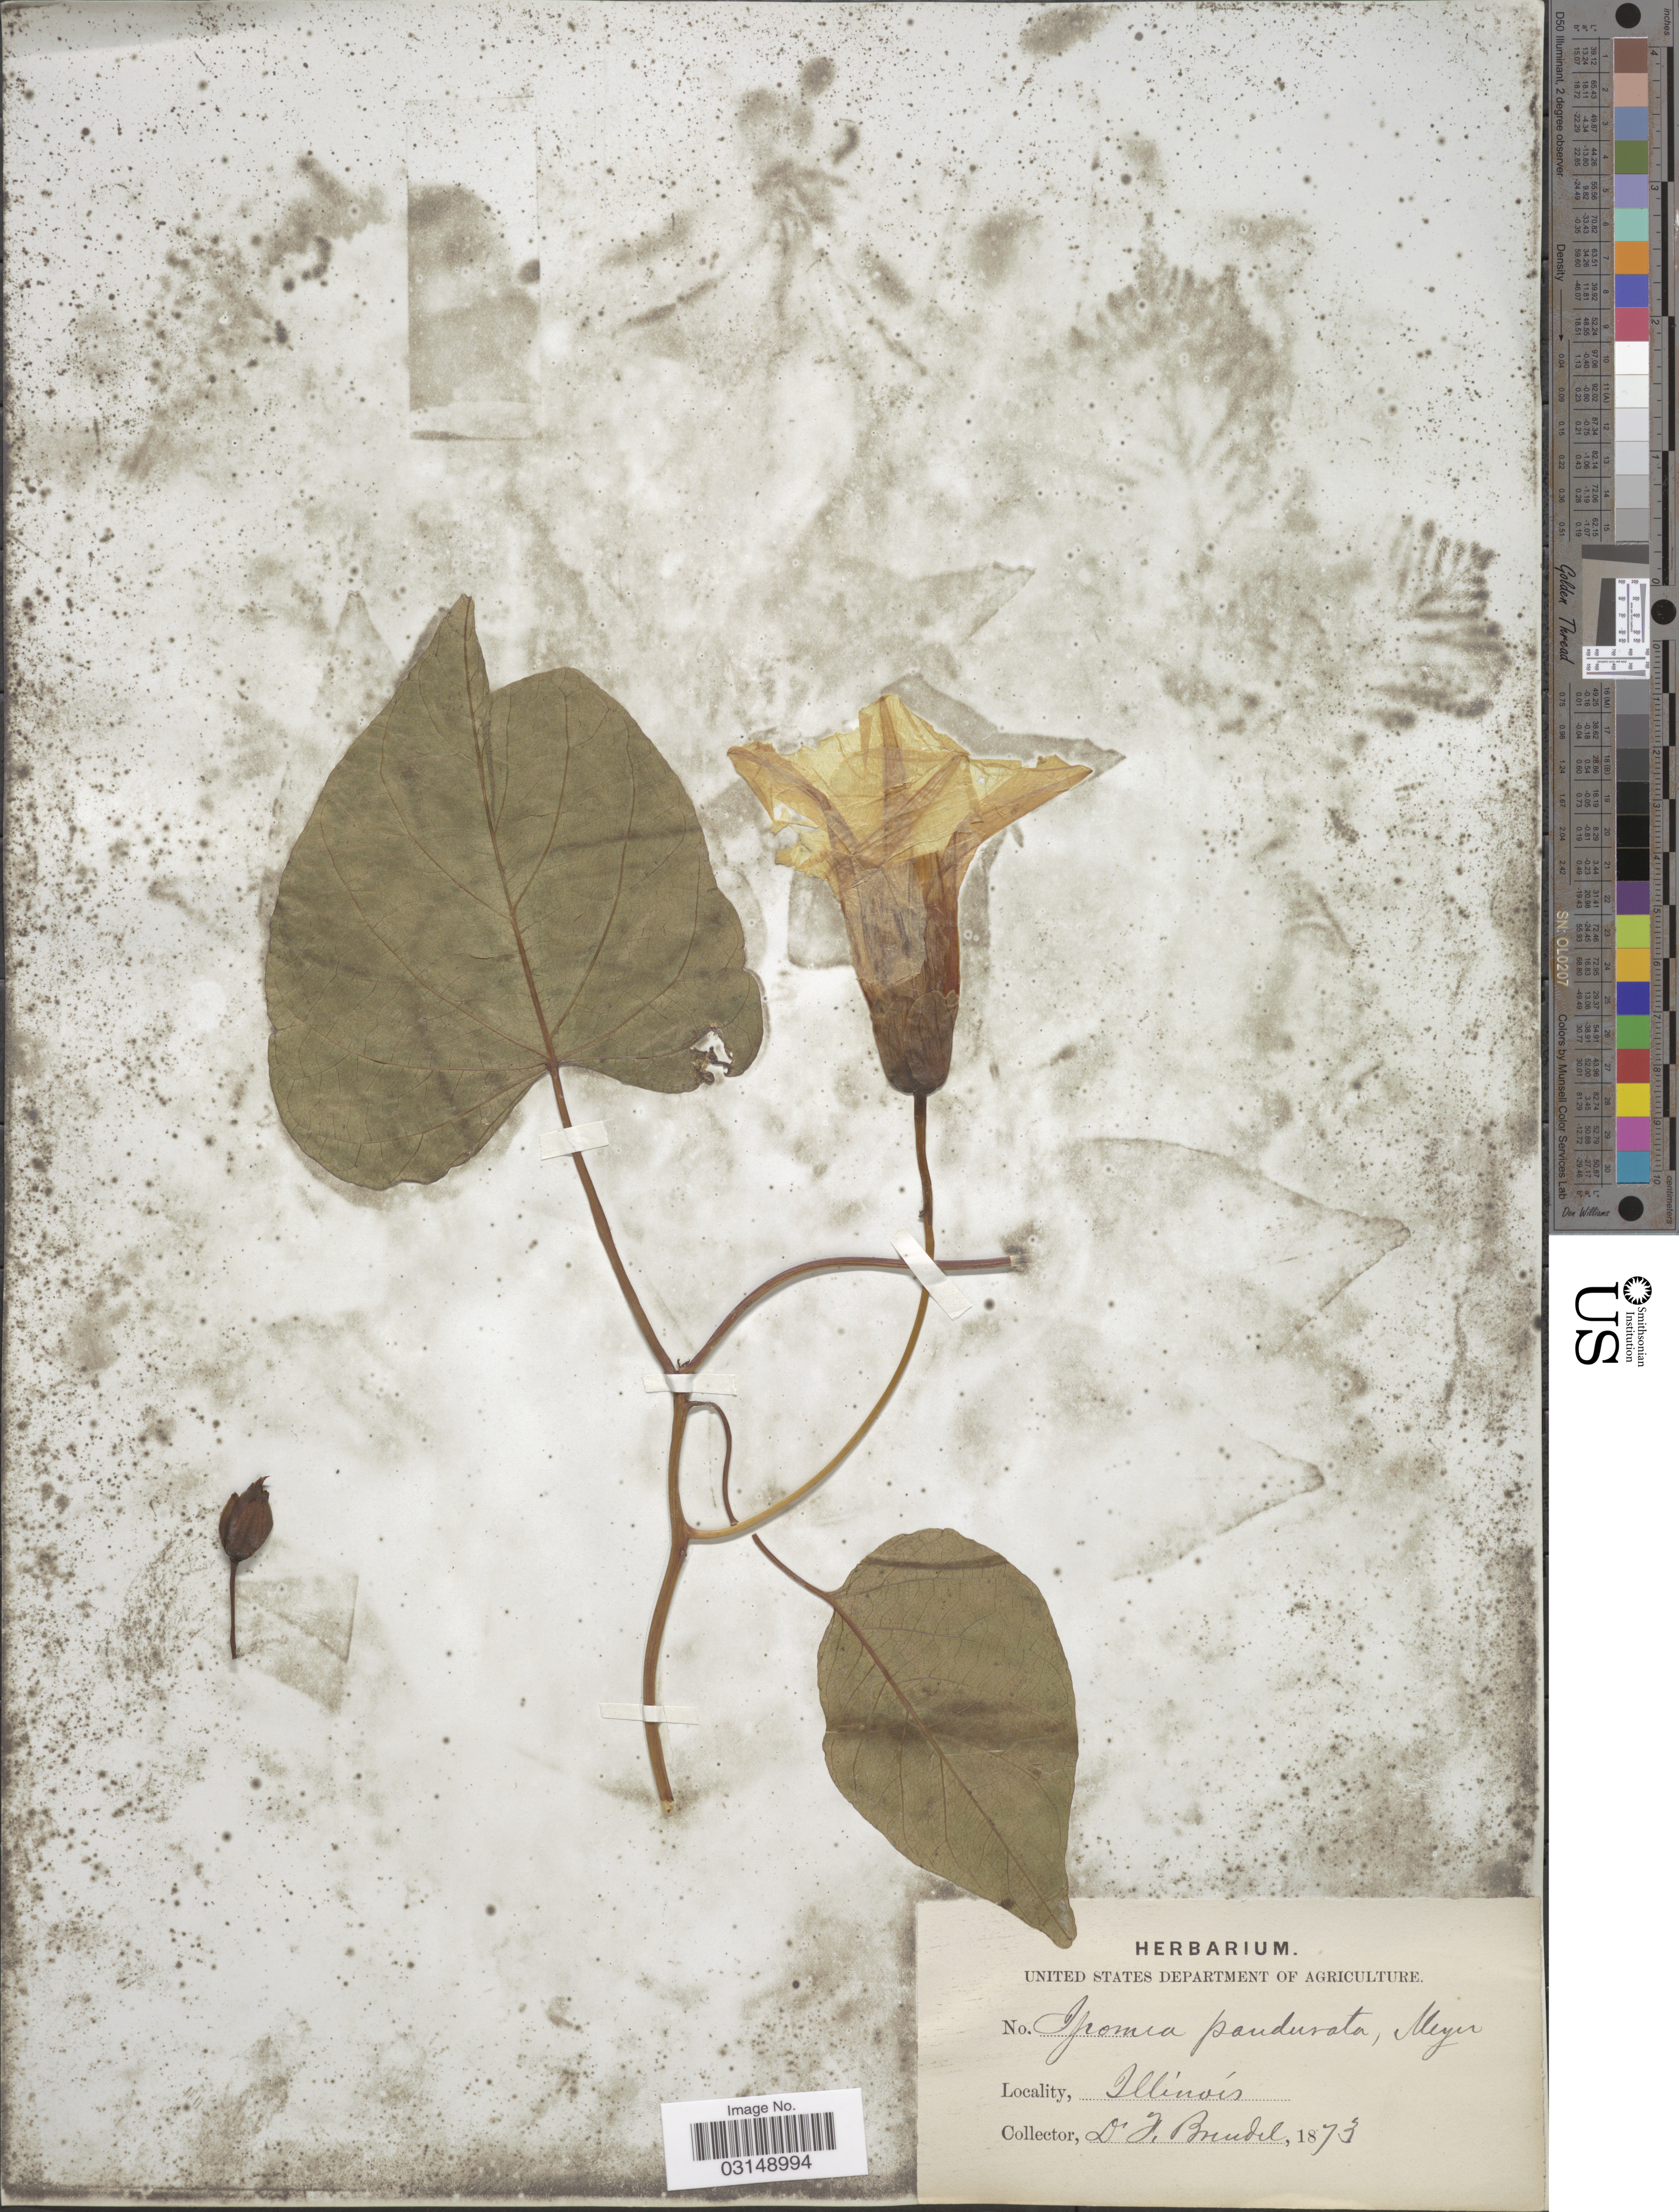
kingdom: Plantae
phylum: Tracheophyta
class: Magnoliopsida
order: Solanales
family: Convolvulaceae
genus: Ipomoea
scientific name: Ipomoea pandurata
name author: (L.) G. Mey.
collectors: F. Brendel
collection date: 1873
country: United States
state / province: Illinois